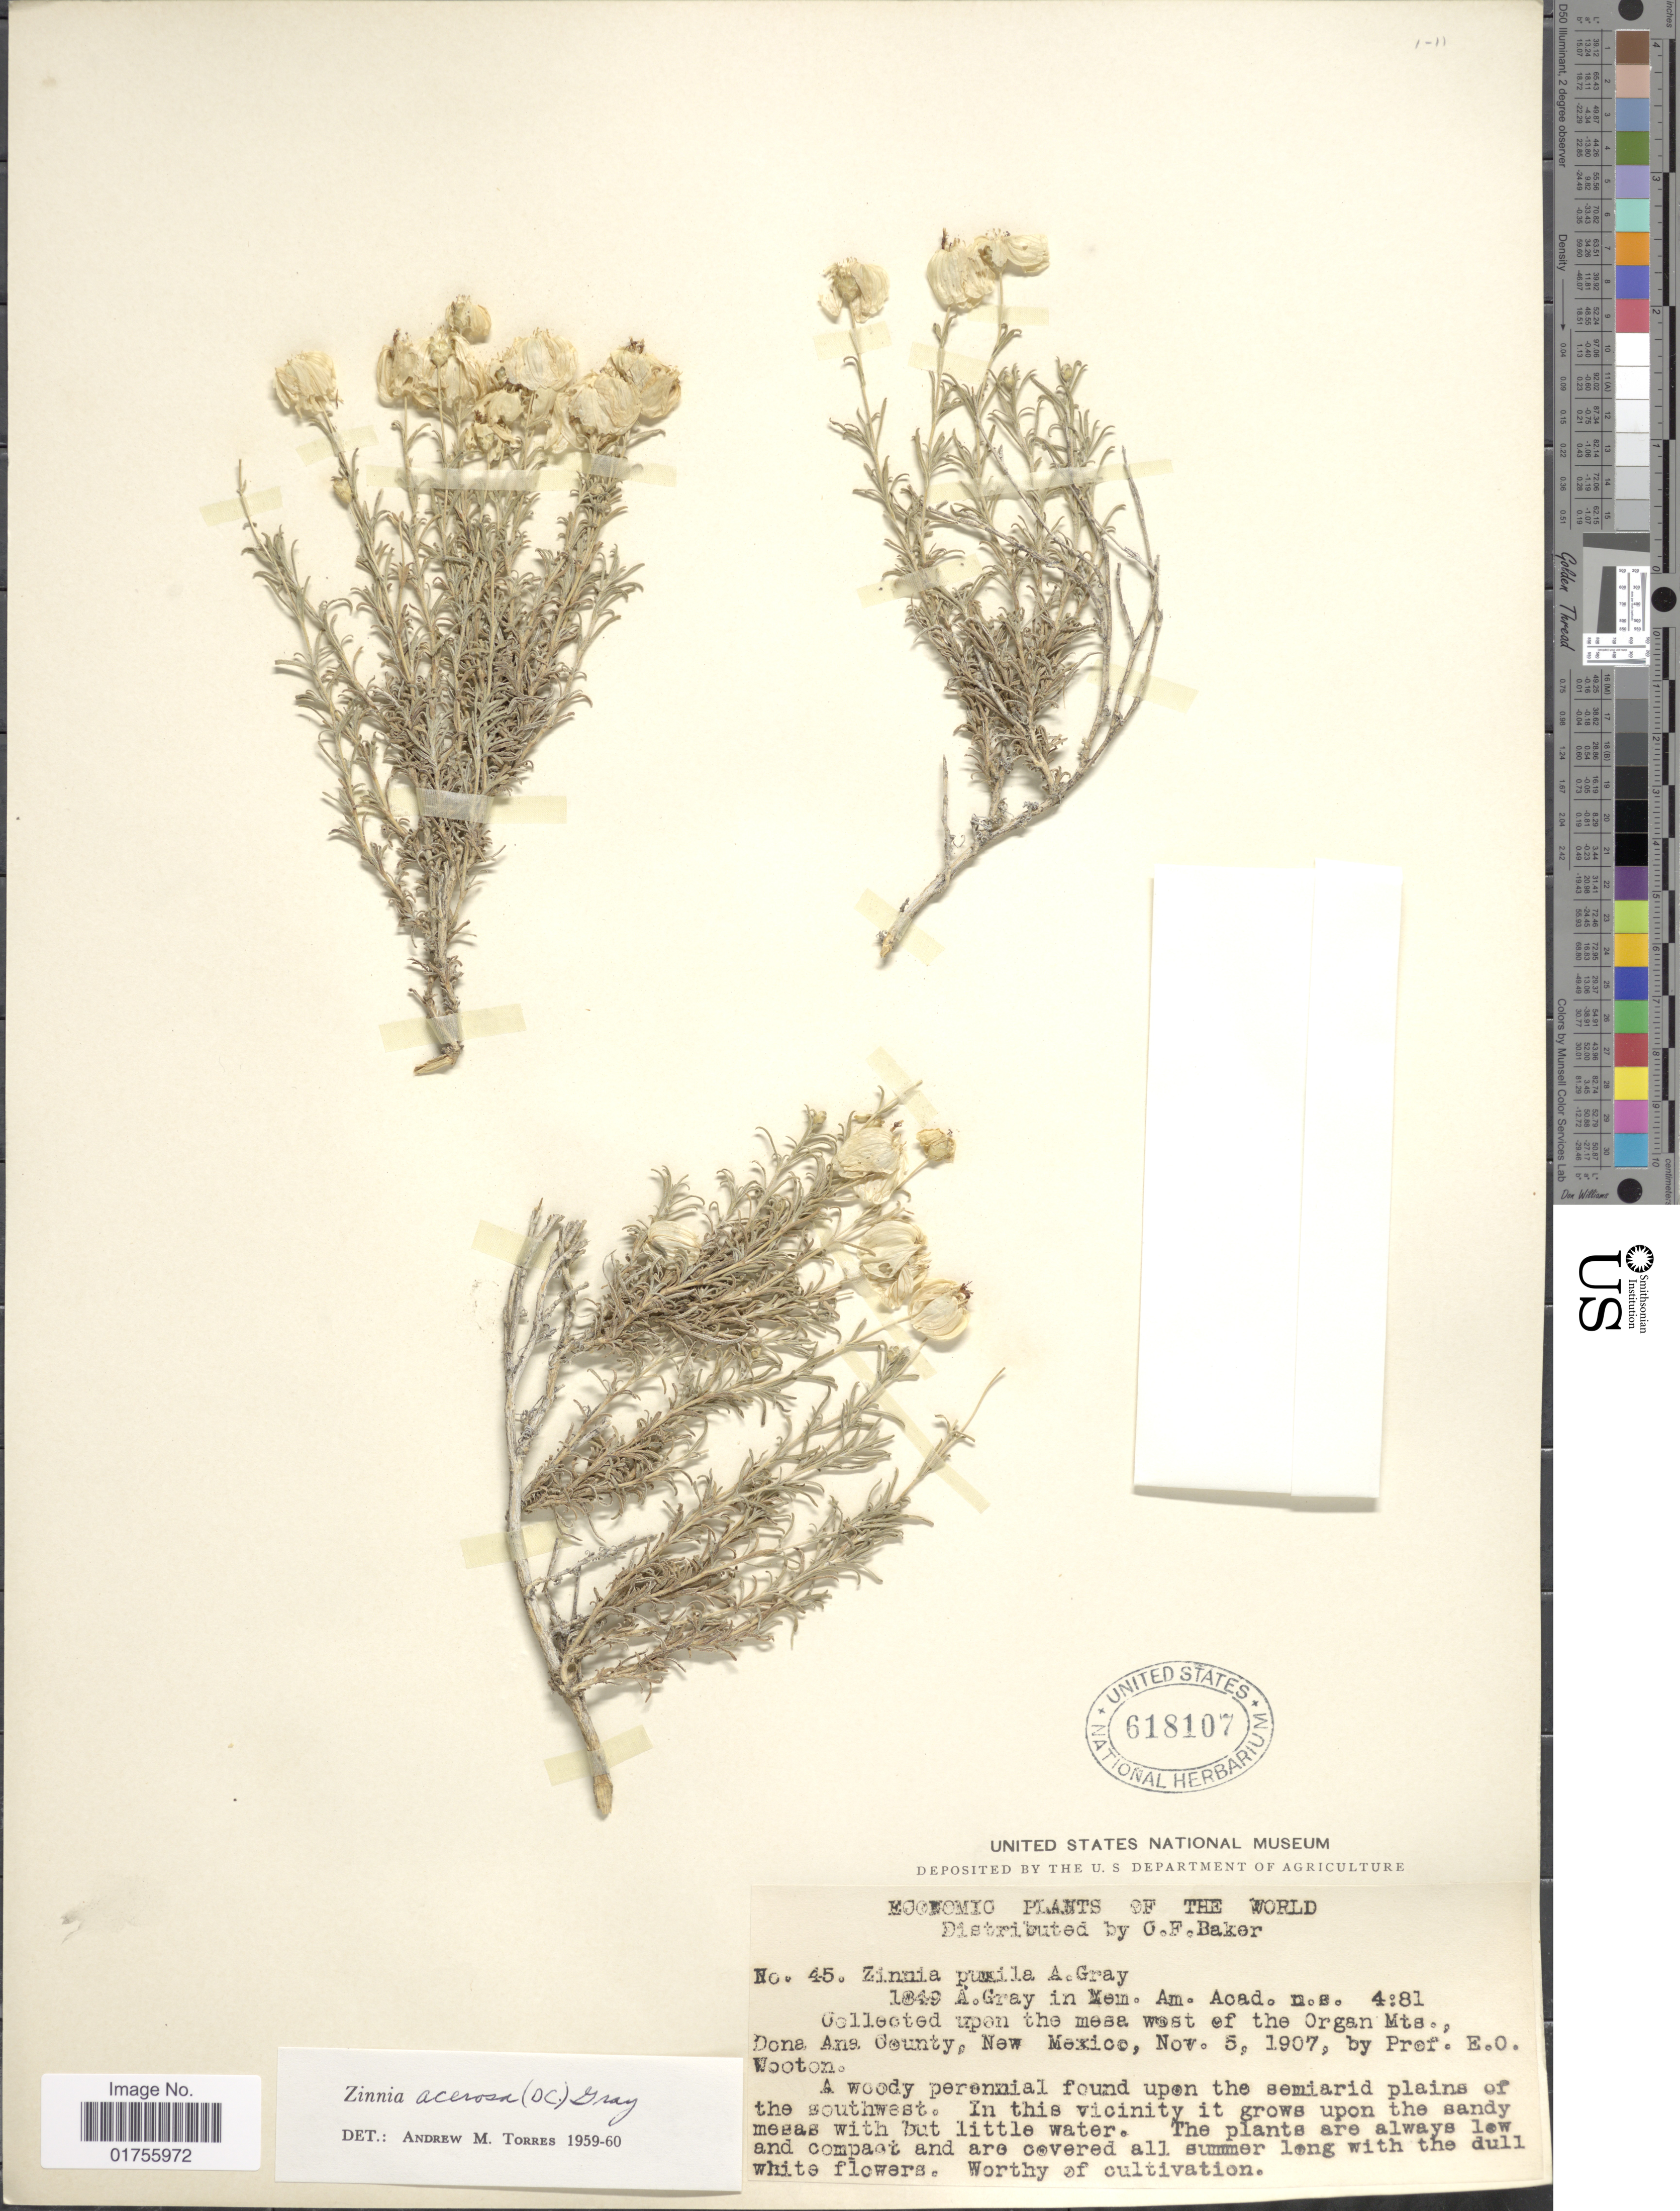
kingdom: Plantae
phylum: Tracheophyta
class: Magnoliopsida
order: Asterales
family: Asteraceae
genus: Zinnia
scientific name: Zinnia acerosa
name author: (DC.) A. Gray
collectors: E. O. Wooton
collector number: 45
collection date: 1907-11-05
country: United States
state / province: New Mexico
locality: Upon the mesa west of The Organ Mts., Dona Ana County, New Mexico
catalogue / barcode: US 618107